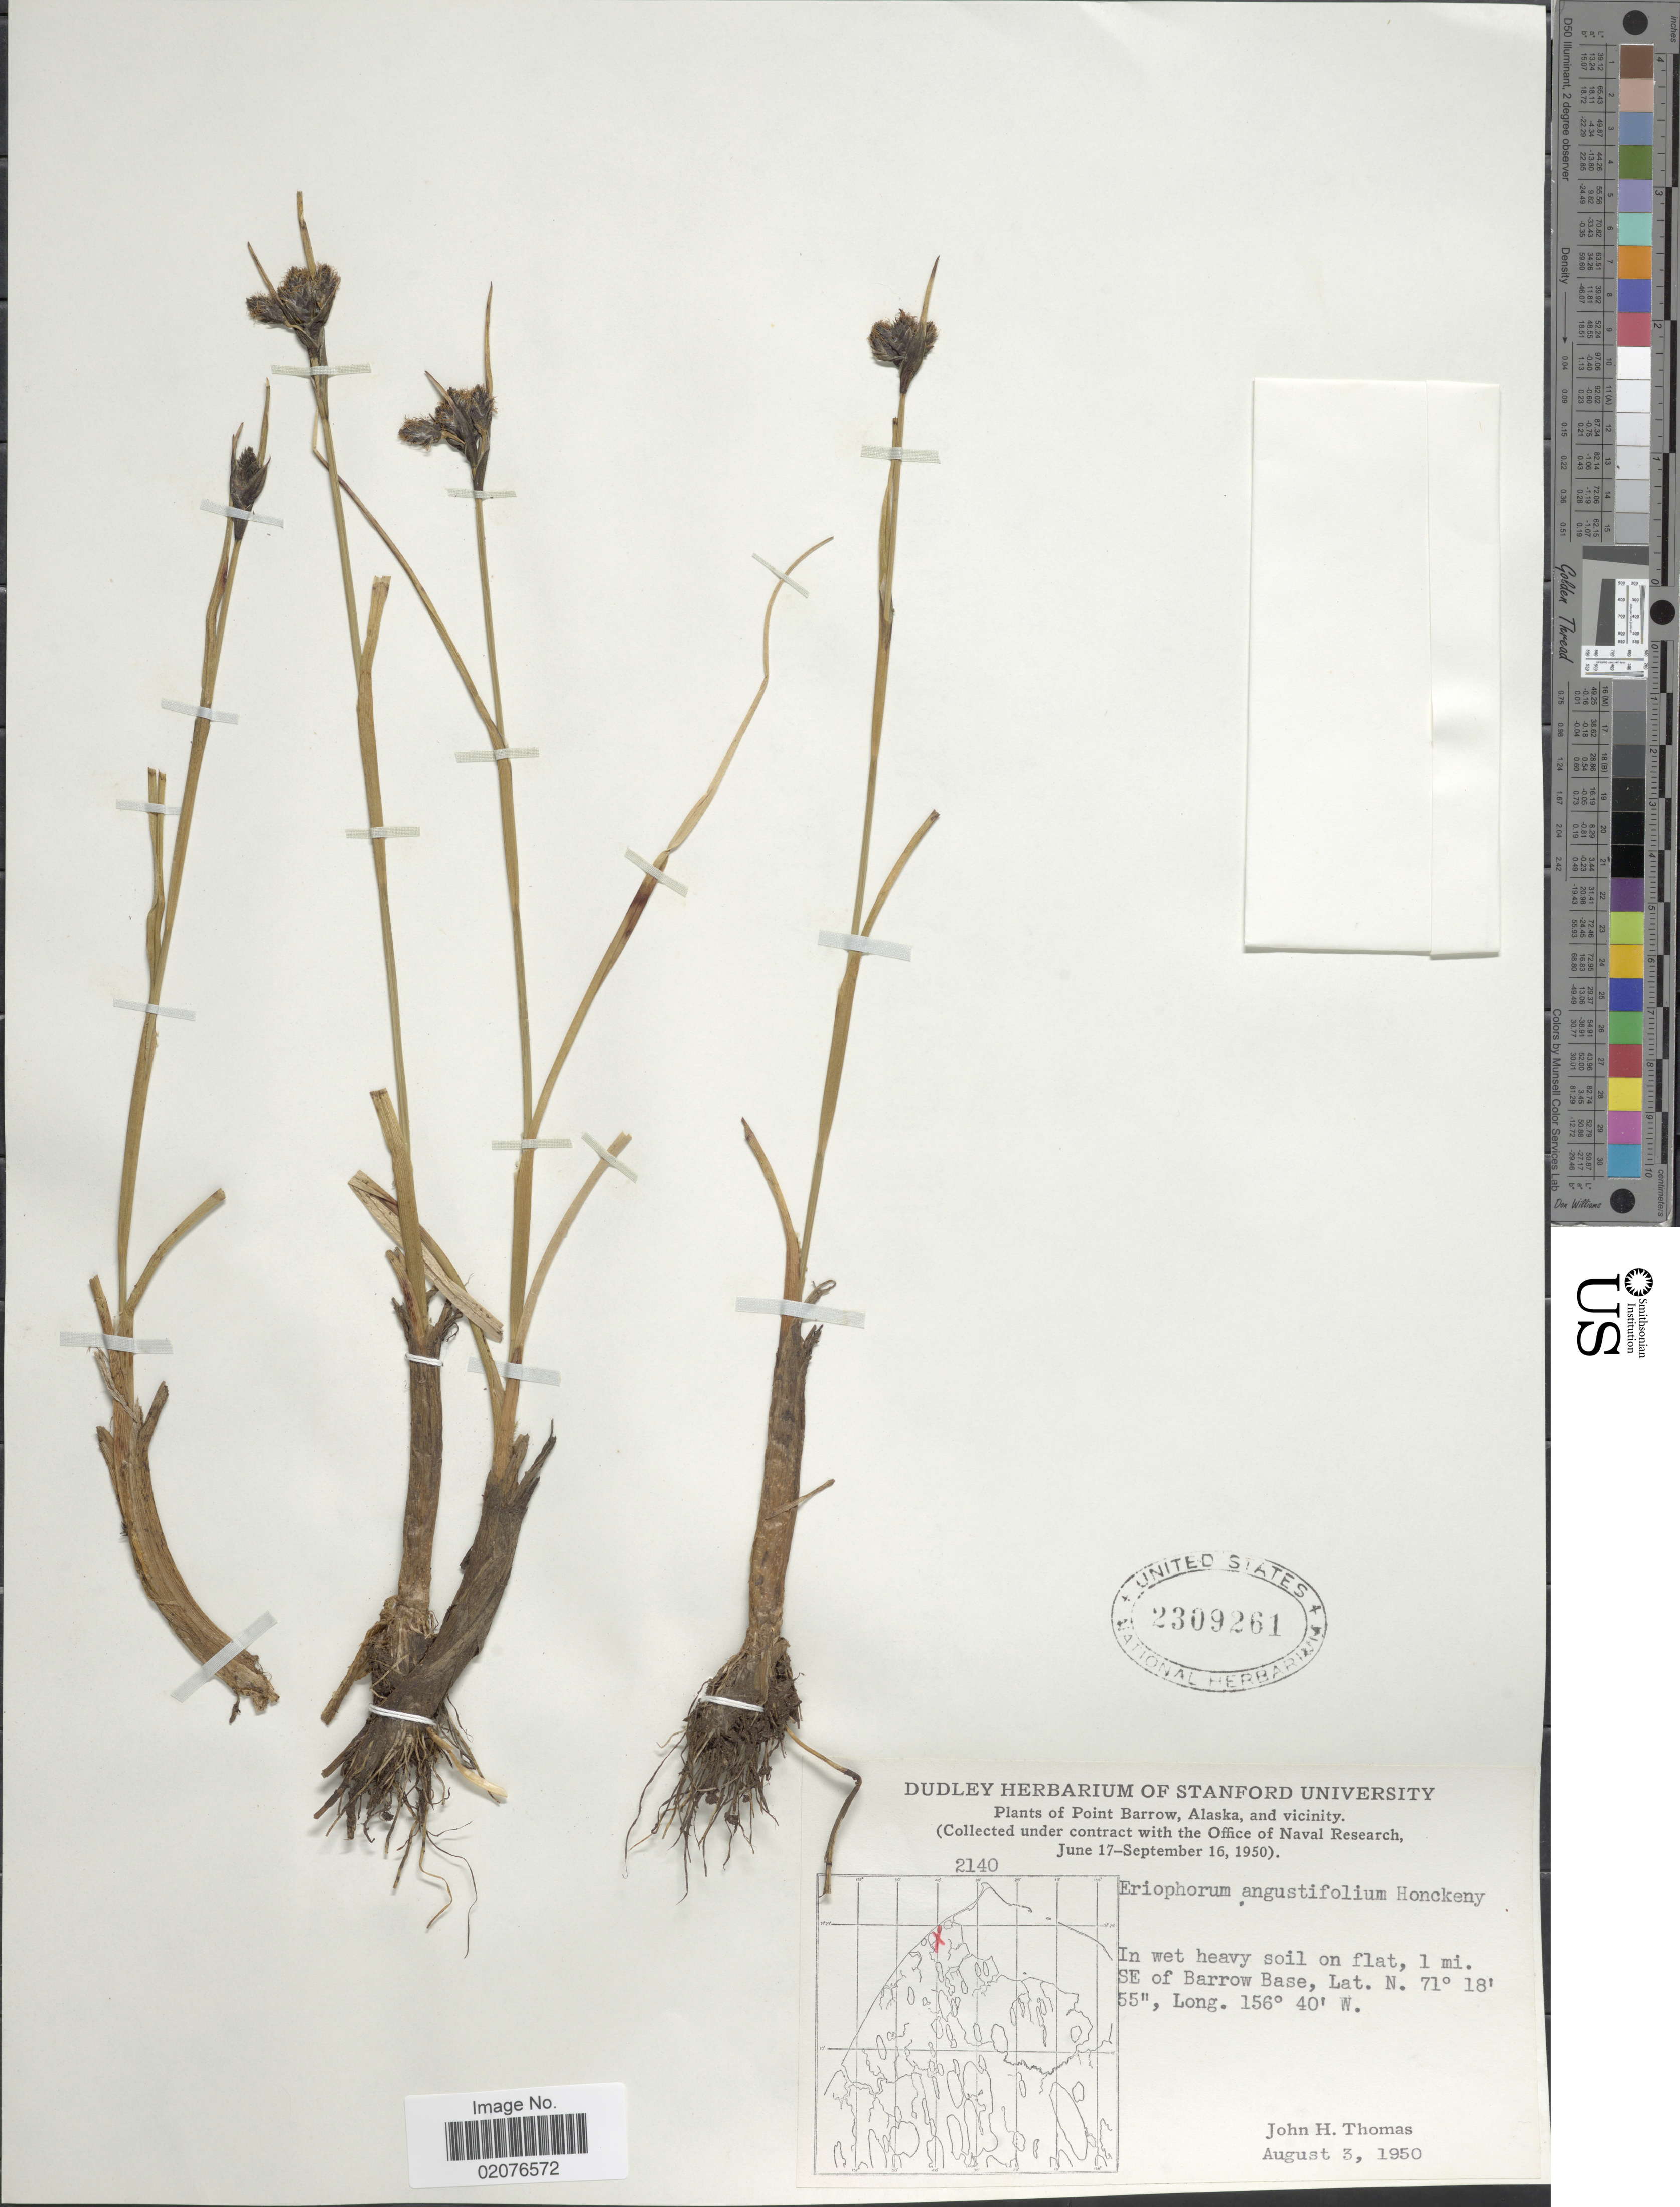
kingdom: Plantae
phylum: Tracheophyta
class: Liliopsida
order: Poales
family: Cyperaceae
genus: Eriophorum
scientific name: Eriophorum angustifolium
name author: Honck.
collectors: J. H. Thomas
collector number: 2140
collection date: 1950-08-03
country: United States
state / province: Alaska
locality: Point Barrow, and vicinity, In wet heavy soil on flat, 1 mi SE of Barrow Base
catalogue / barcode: US 2309261